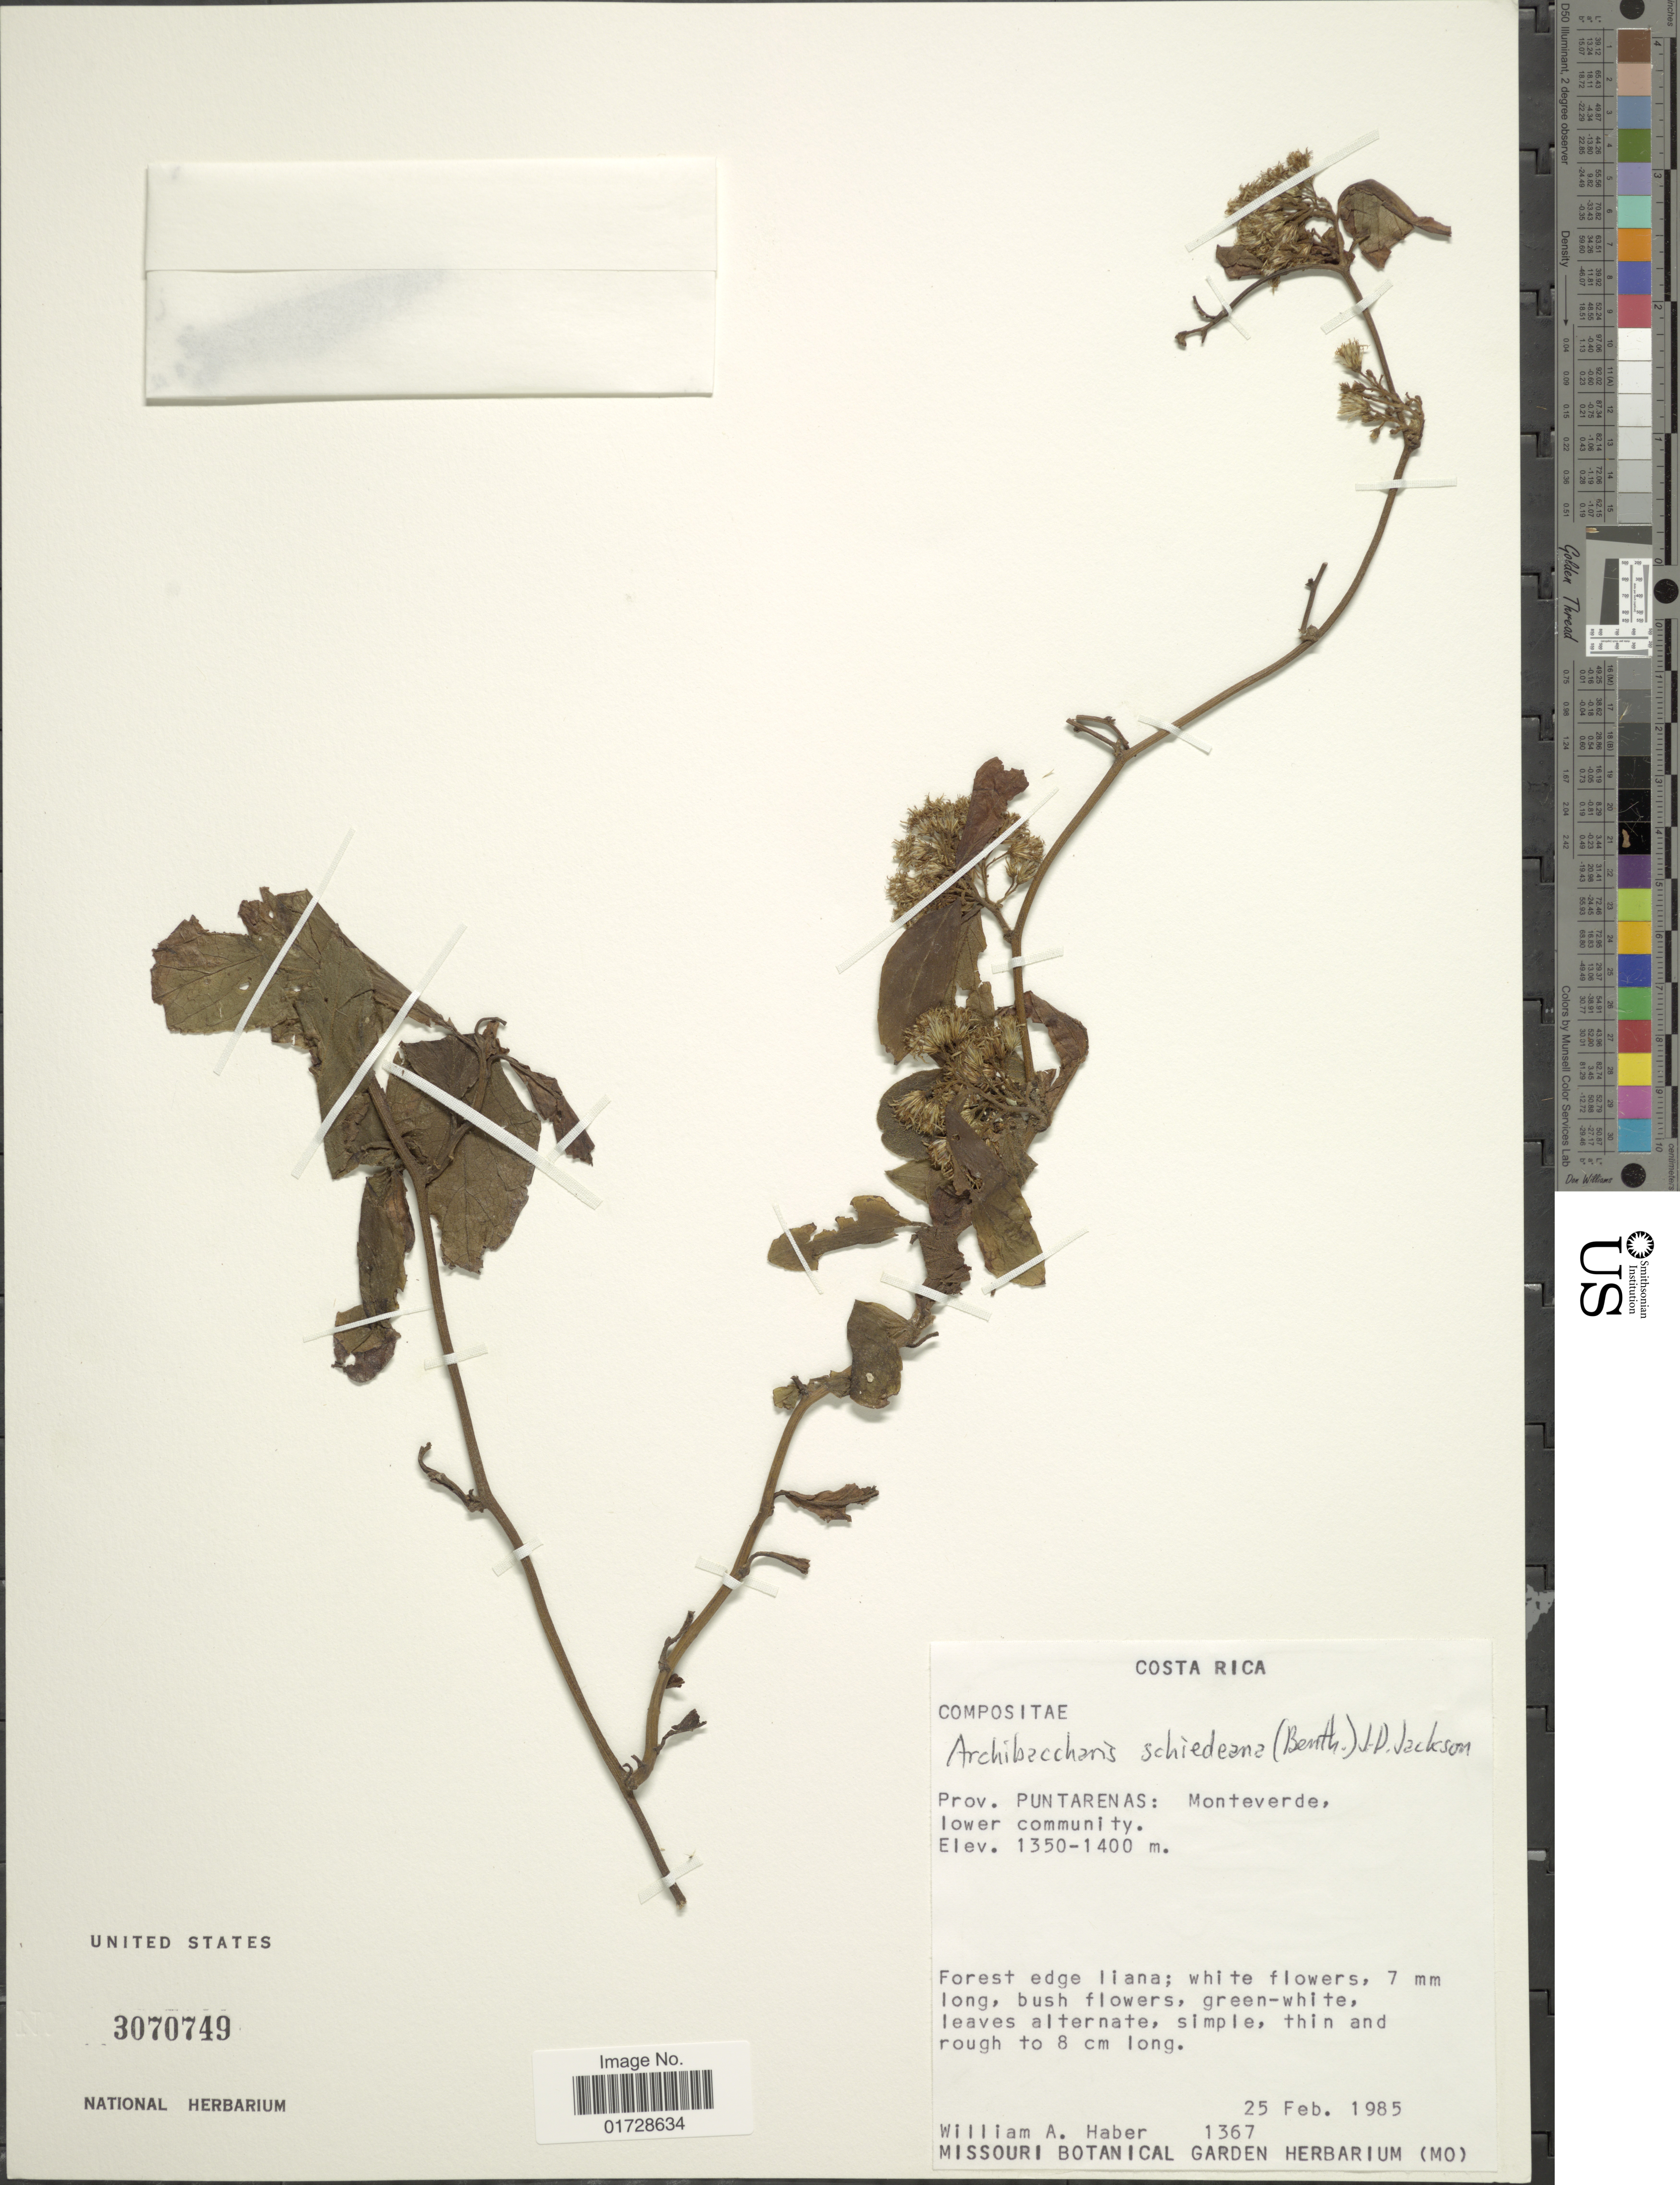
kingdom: Plantae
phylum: Tracheophyta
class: Magnoliopsida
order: Asterales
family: Asteraceae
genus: Archibaccharis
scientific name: Archibaccharis schiedeana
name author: (Benth.) J.D. Jacks.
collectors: W. A. Haber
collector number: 1367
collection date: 1985-02-25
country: Costa Rica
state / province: Puntarenas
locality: Monteverde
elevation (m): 1350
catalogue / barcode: US 3070749